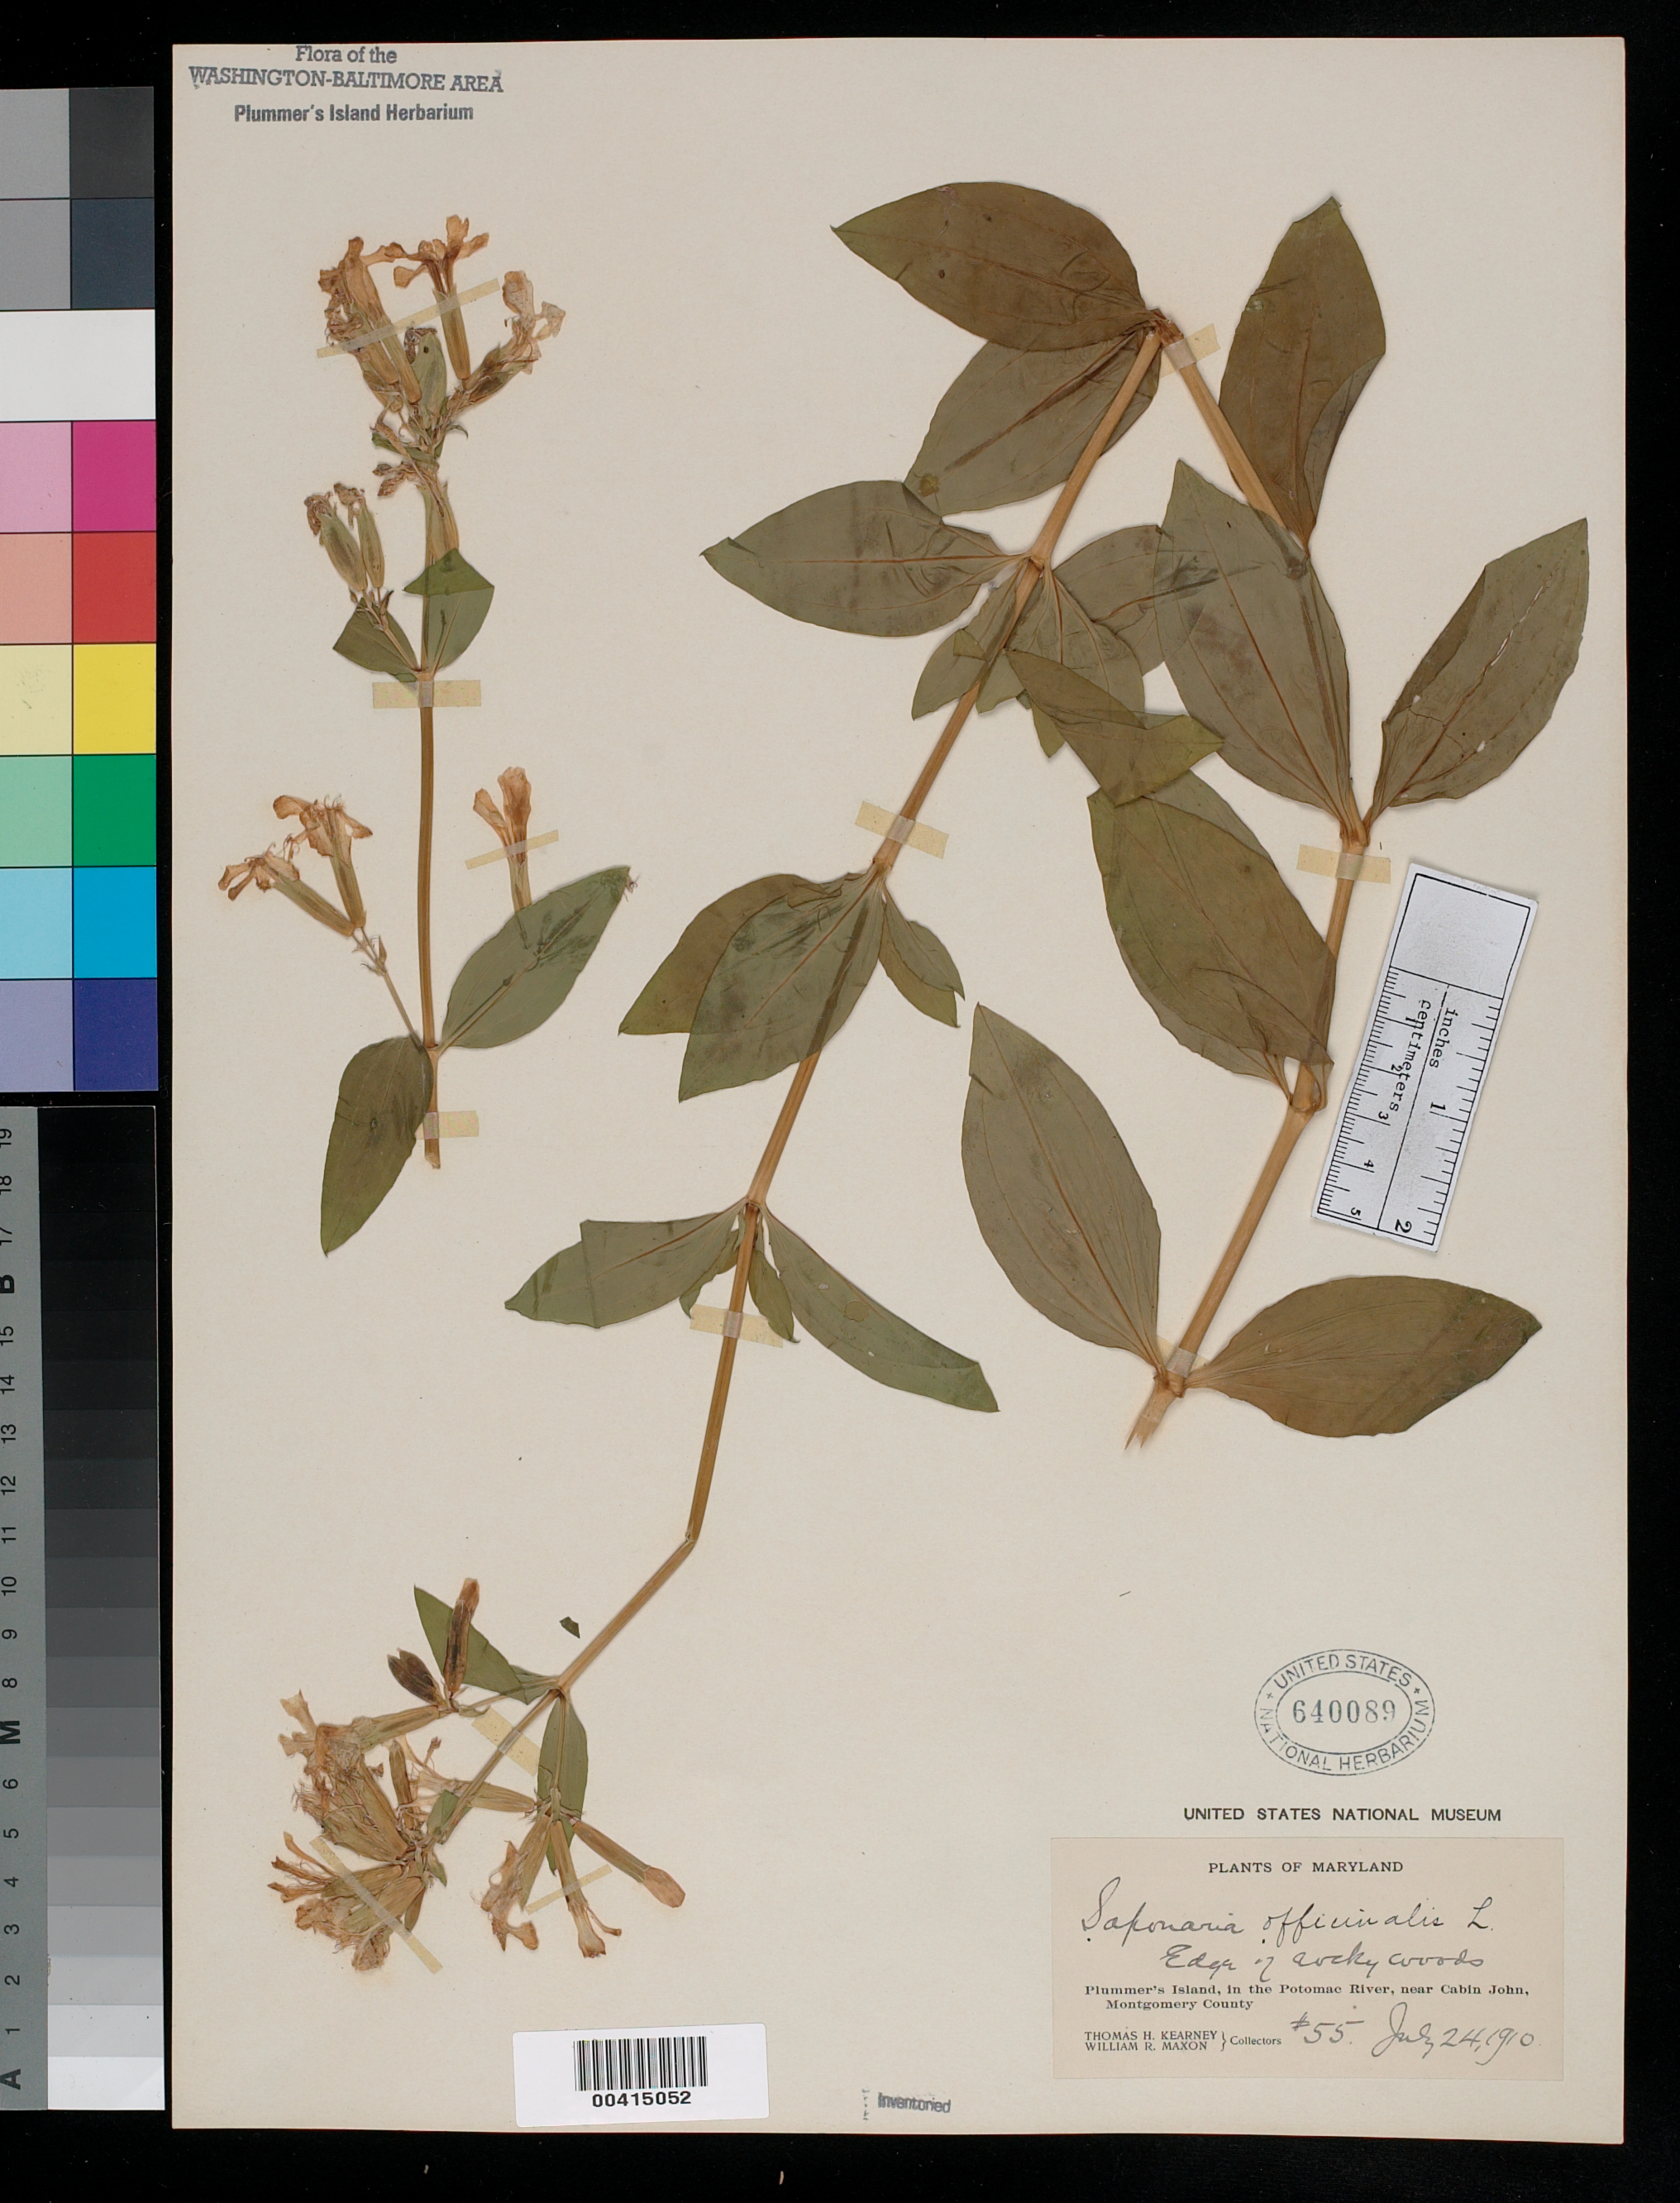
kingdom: Plantae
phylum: Tracheophyta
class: Magnoliopsida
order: Caryophyllales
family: Caryophyllaceae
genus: Saponaria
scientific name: Saponaria officinalis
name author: L.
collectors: T. H. Kearney & W. R. Maxon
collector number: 55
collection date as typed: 24 Jul 1910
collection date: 1910-07-24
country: United States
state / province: Maryland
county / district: Montgomery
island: Plummers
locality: Plummer's Island C. & O. Canal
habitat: Edge of rocky woods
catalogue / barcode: US 640089